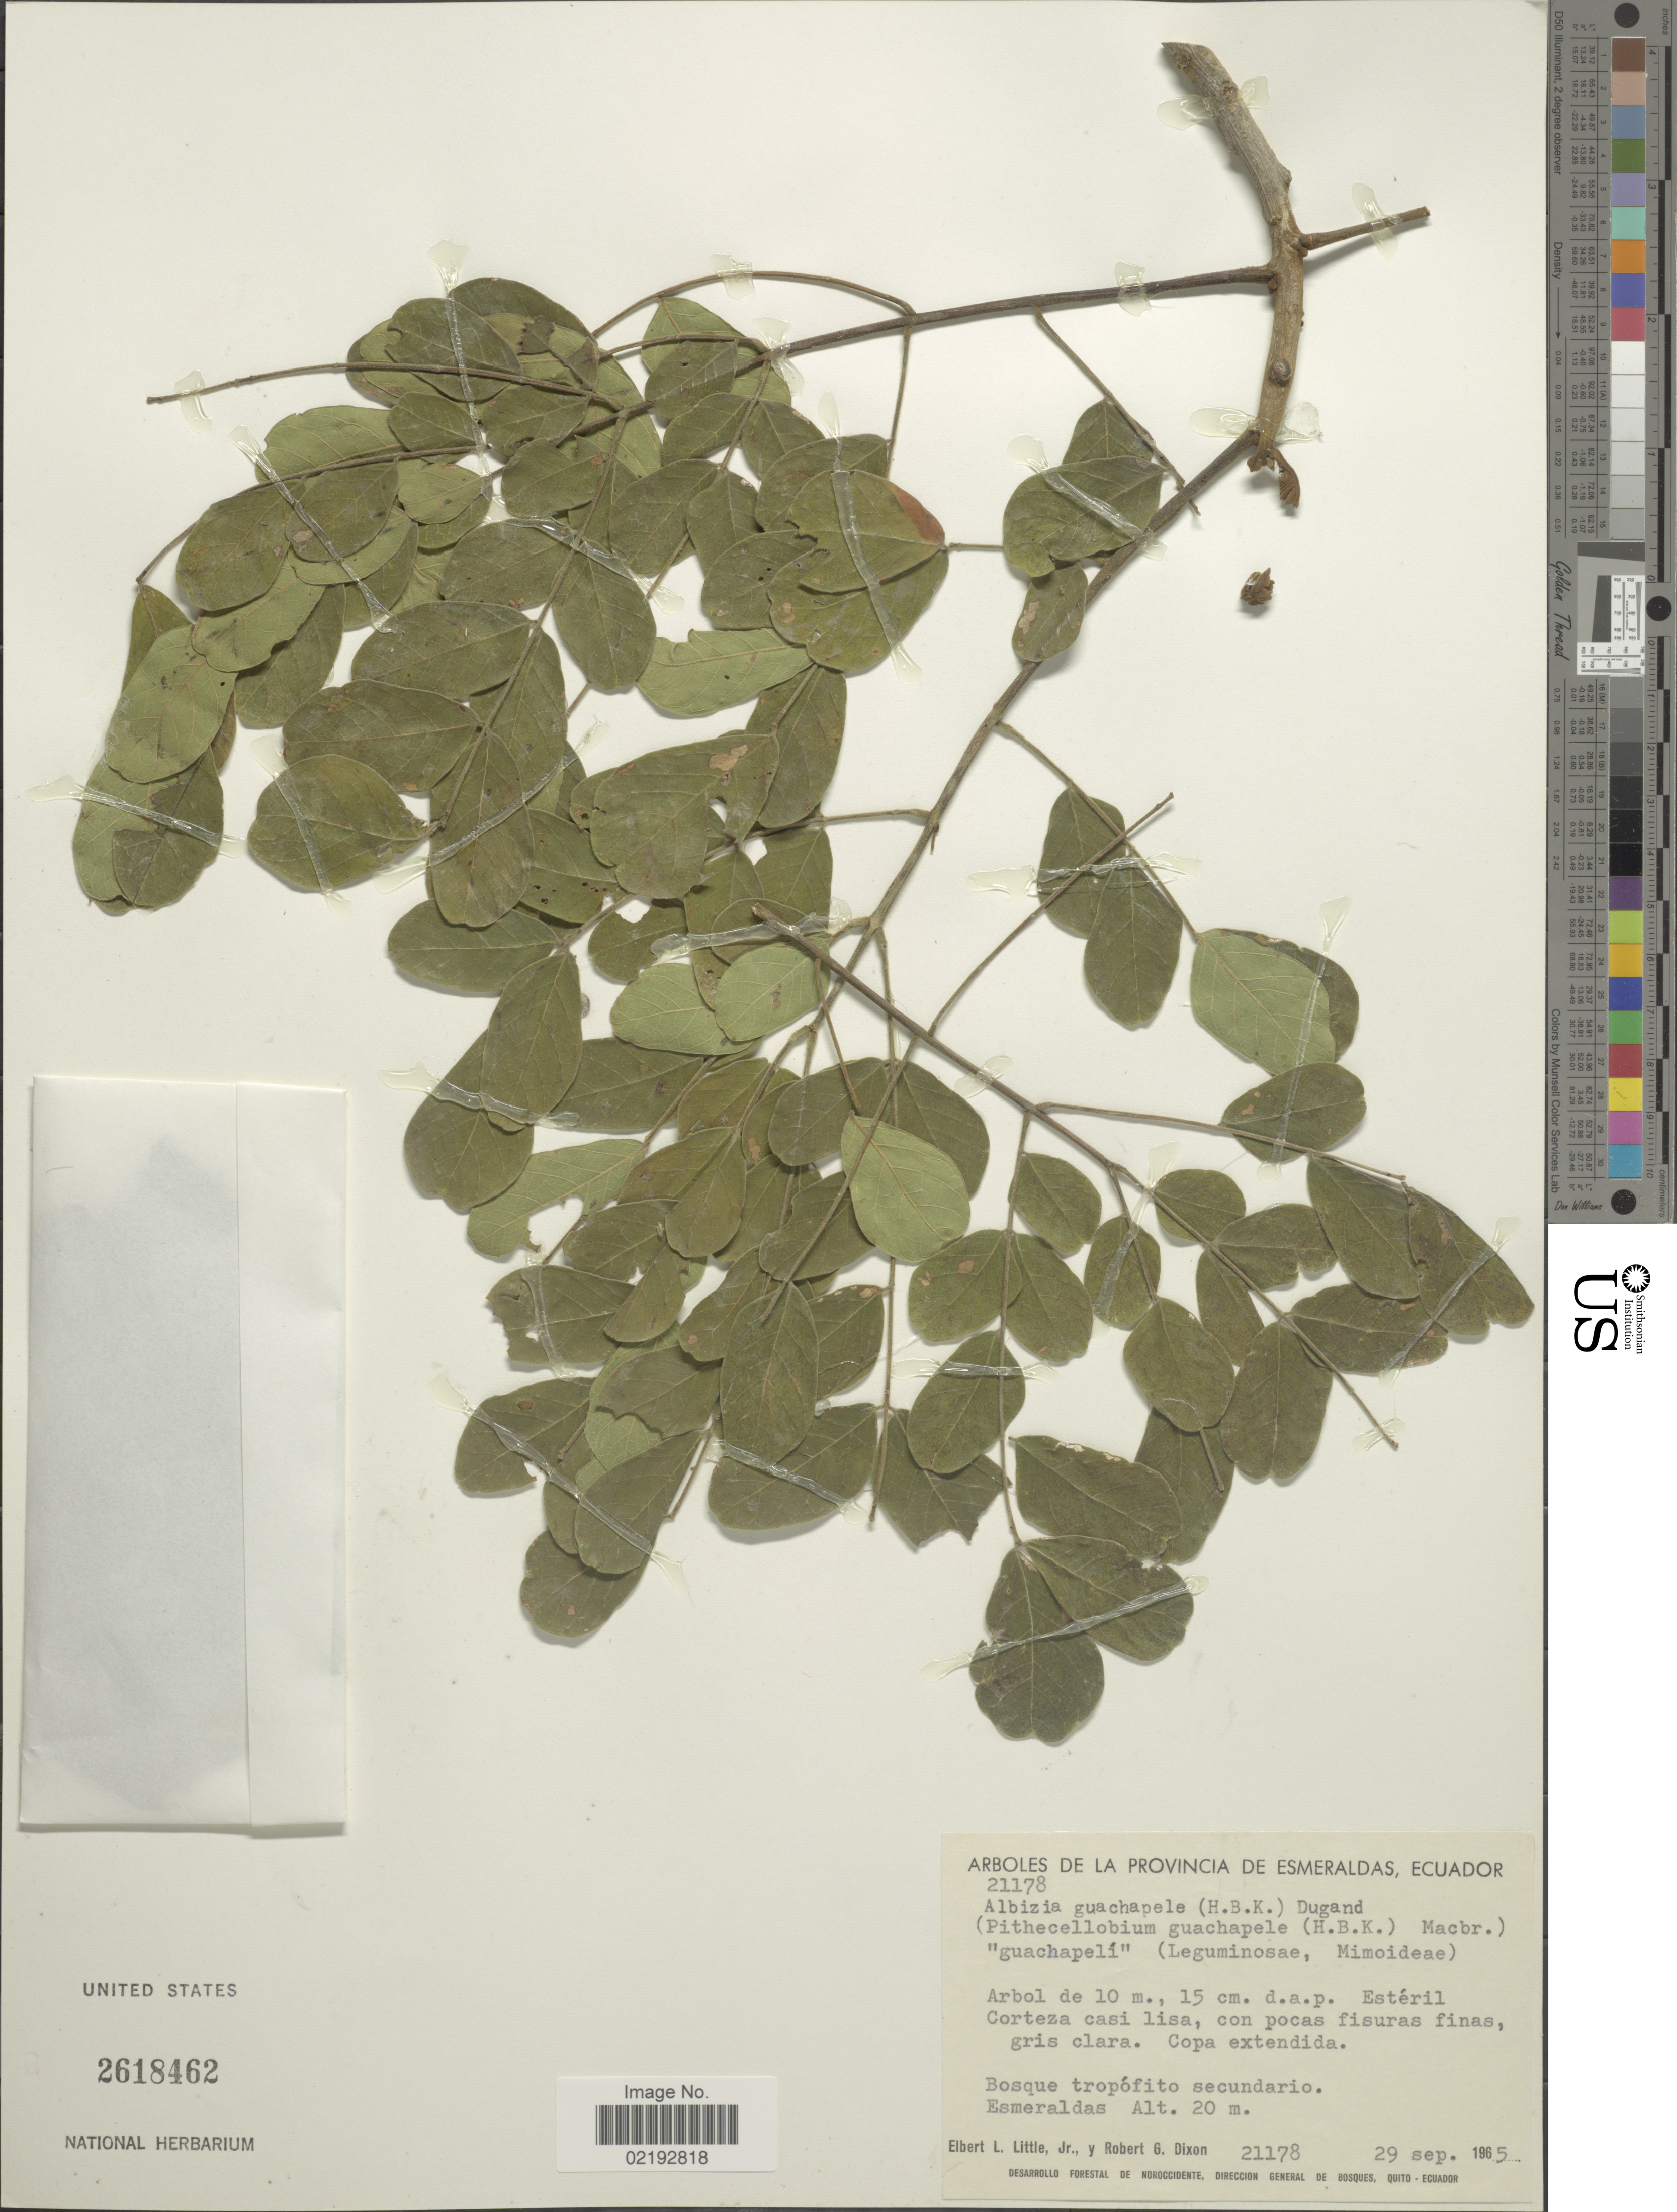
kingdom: Plantae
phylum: Tracheophyta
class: Magnoliopsida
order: Fabales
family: Fabaceae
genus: Pseudosamanea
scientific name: Pseudosamanea guachapele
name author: (Kunth) Harms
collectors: E. L. Little & R. G. Dixon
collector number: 21178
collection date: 1965-09-29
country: Ecuador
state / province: Esmeraldas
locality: Esmeraldas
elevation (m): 20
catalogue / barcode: US 2618462